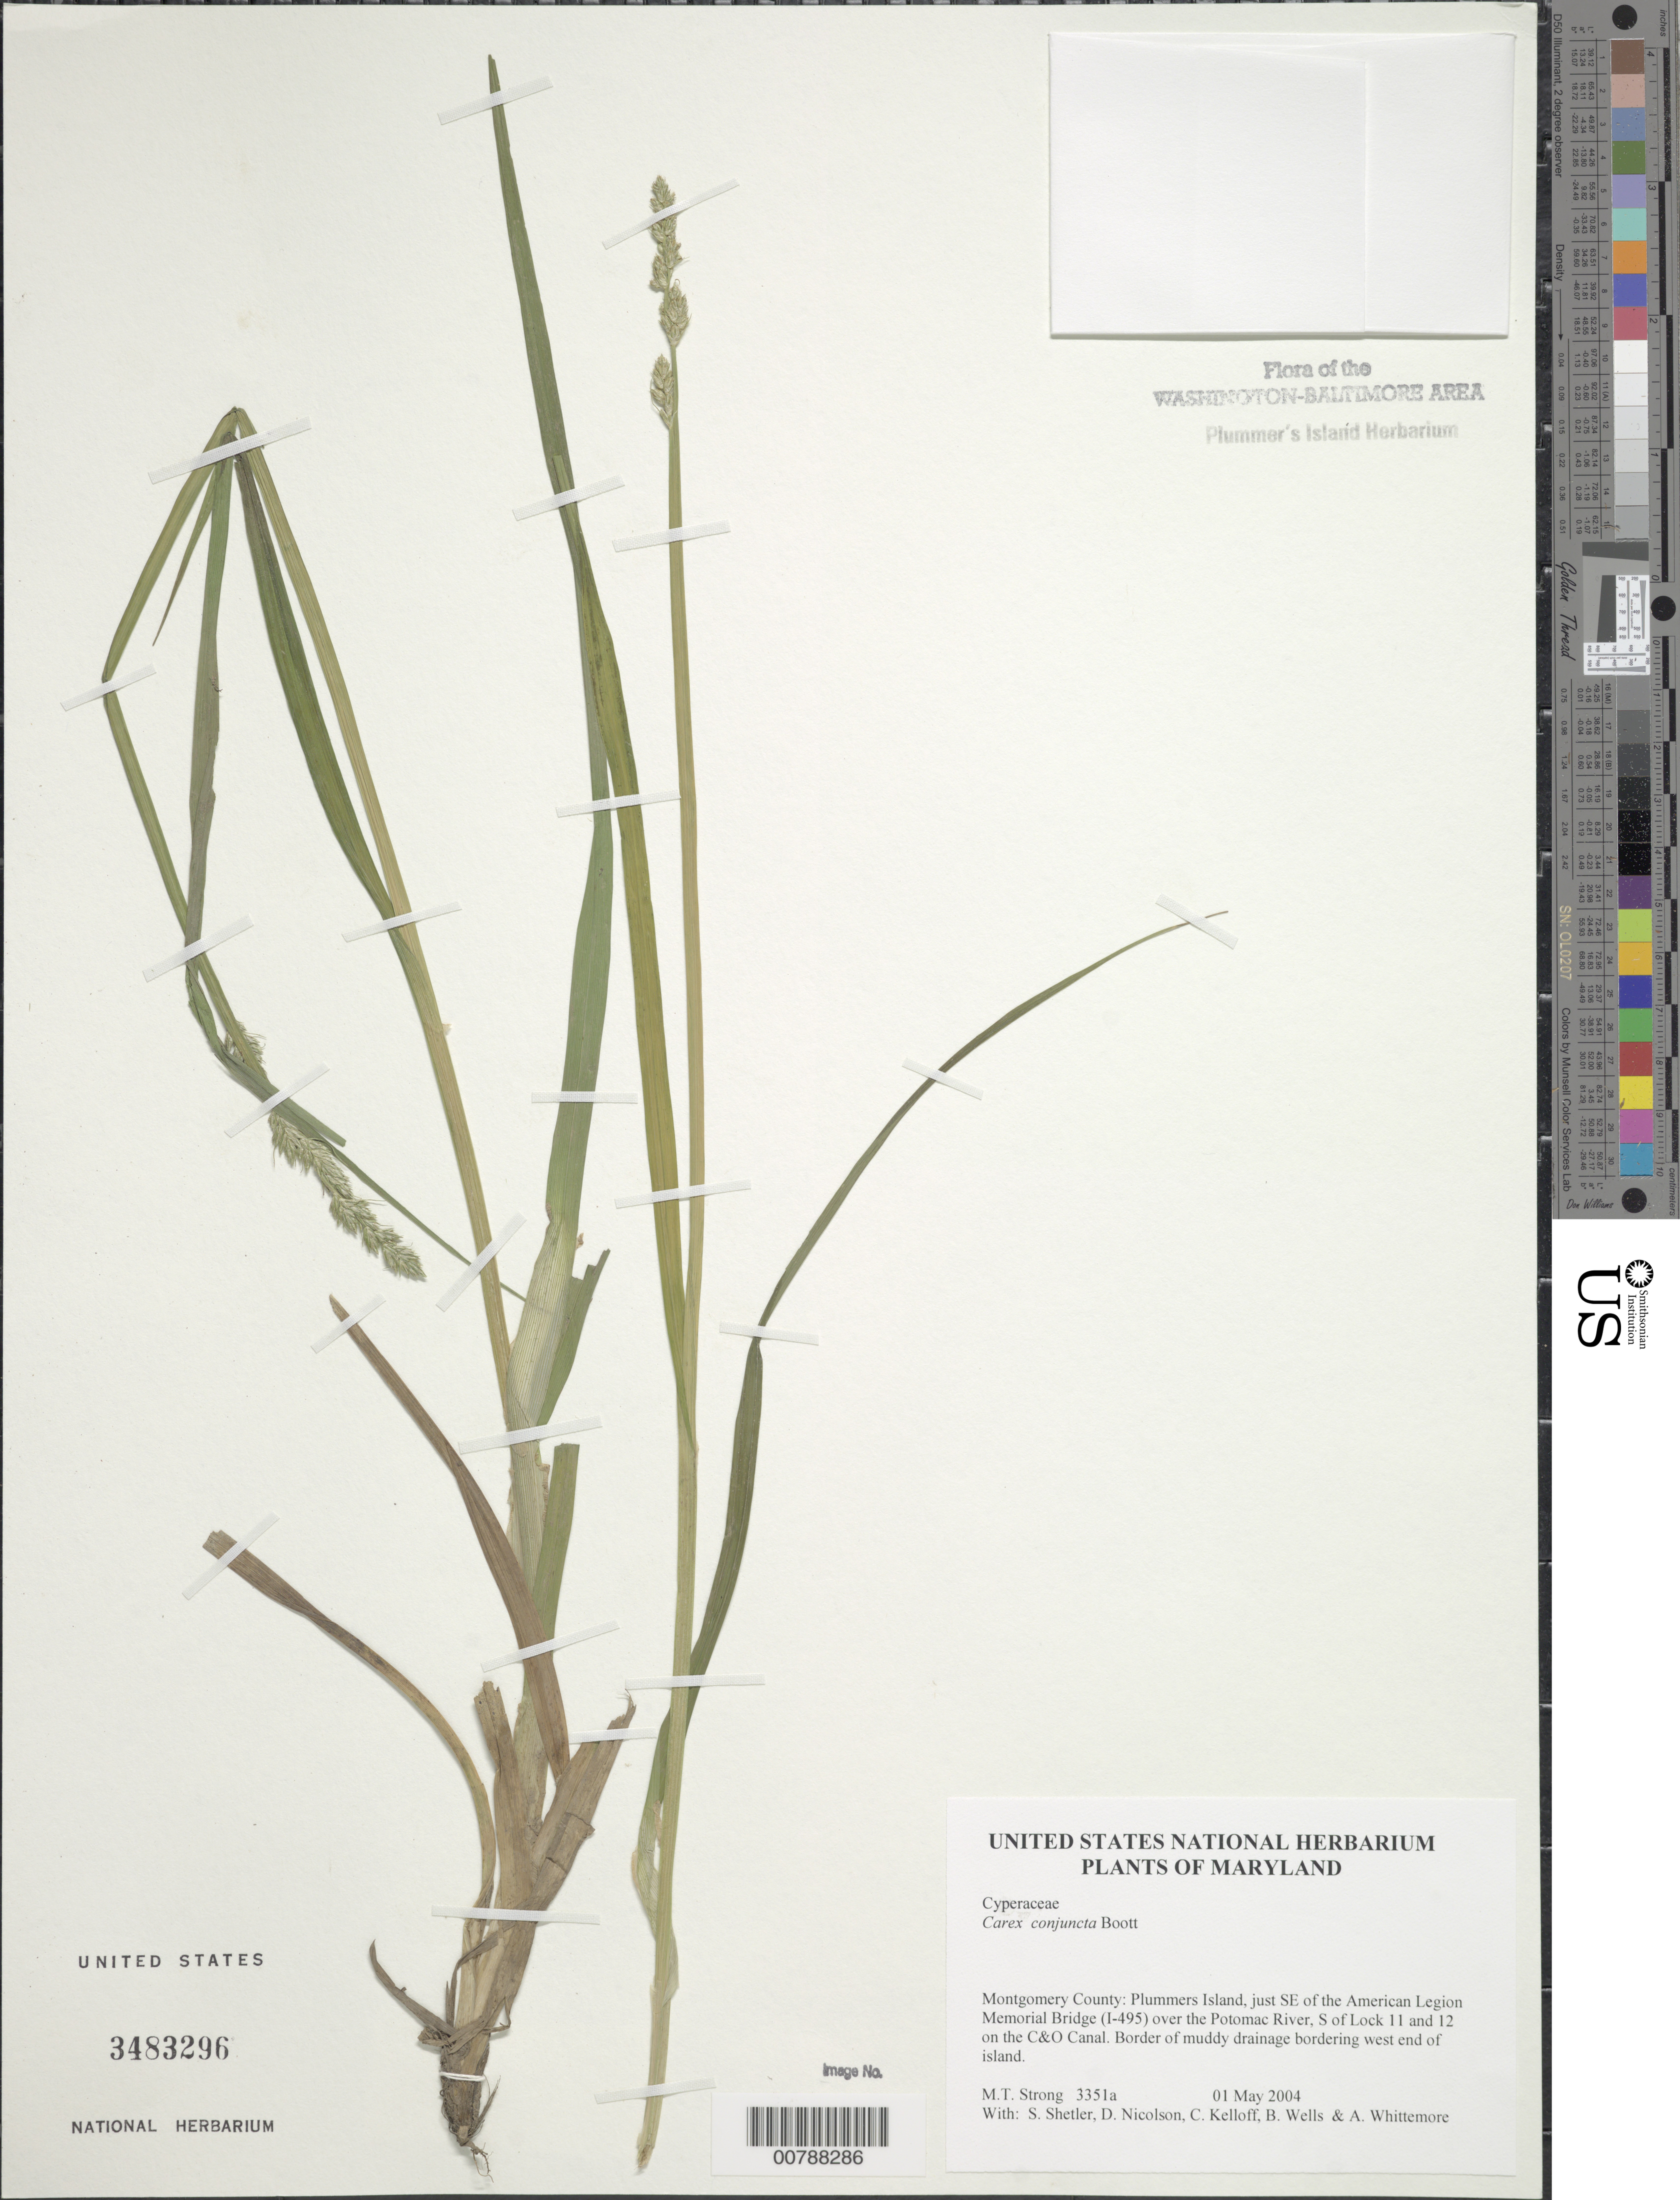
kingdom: Plantae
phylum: Tracheophyta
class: Liliopsida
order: Poales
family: Cyperaceae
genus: Carex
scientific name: Carex conjuncta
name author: Boott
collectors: M. T. Strong, S. Shetler, D. H. Nicolson, C. L. Kelloff, B. Wells & A. Whittemore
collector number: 3351a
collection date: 2004-05-01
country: United States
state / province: Maryland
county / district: Montgomery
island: Plummers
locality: Plummers Island, just SE of the American Legion Memorial Bridge (I-495) over the Potomac River, S of Lock 11 and 12 on the C&O Canal. Bordering west end of island.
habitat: Border of muddy drainage.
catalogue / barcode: US 3483296